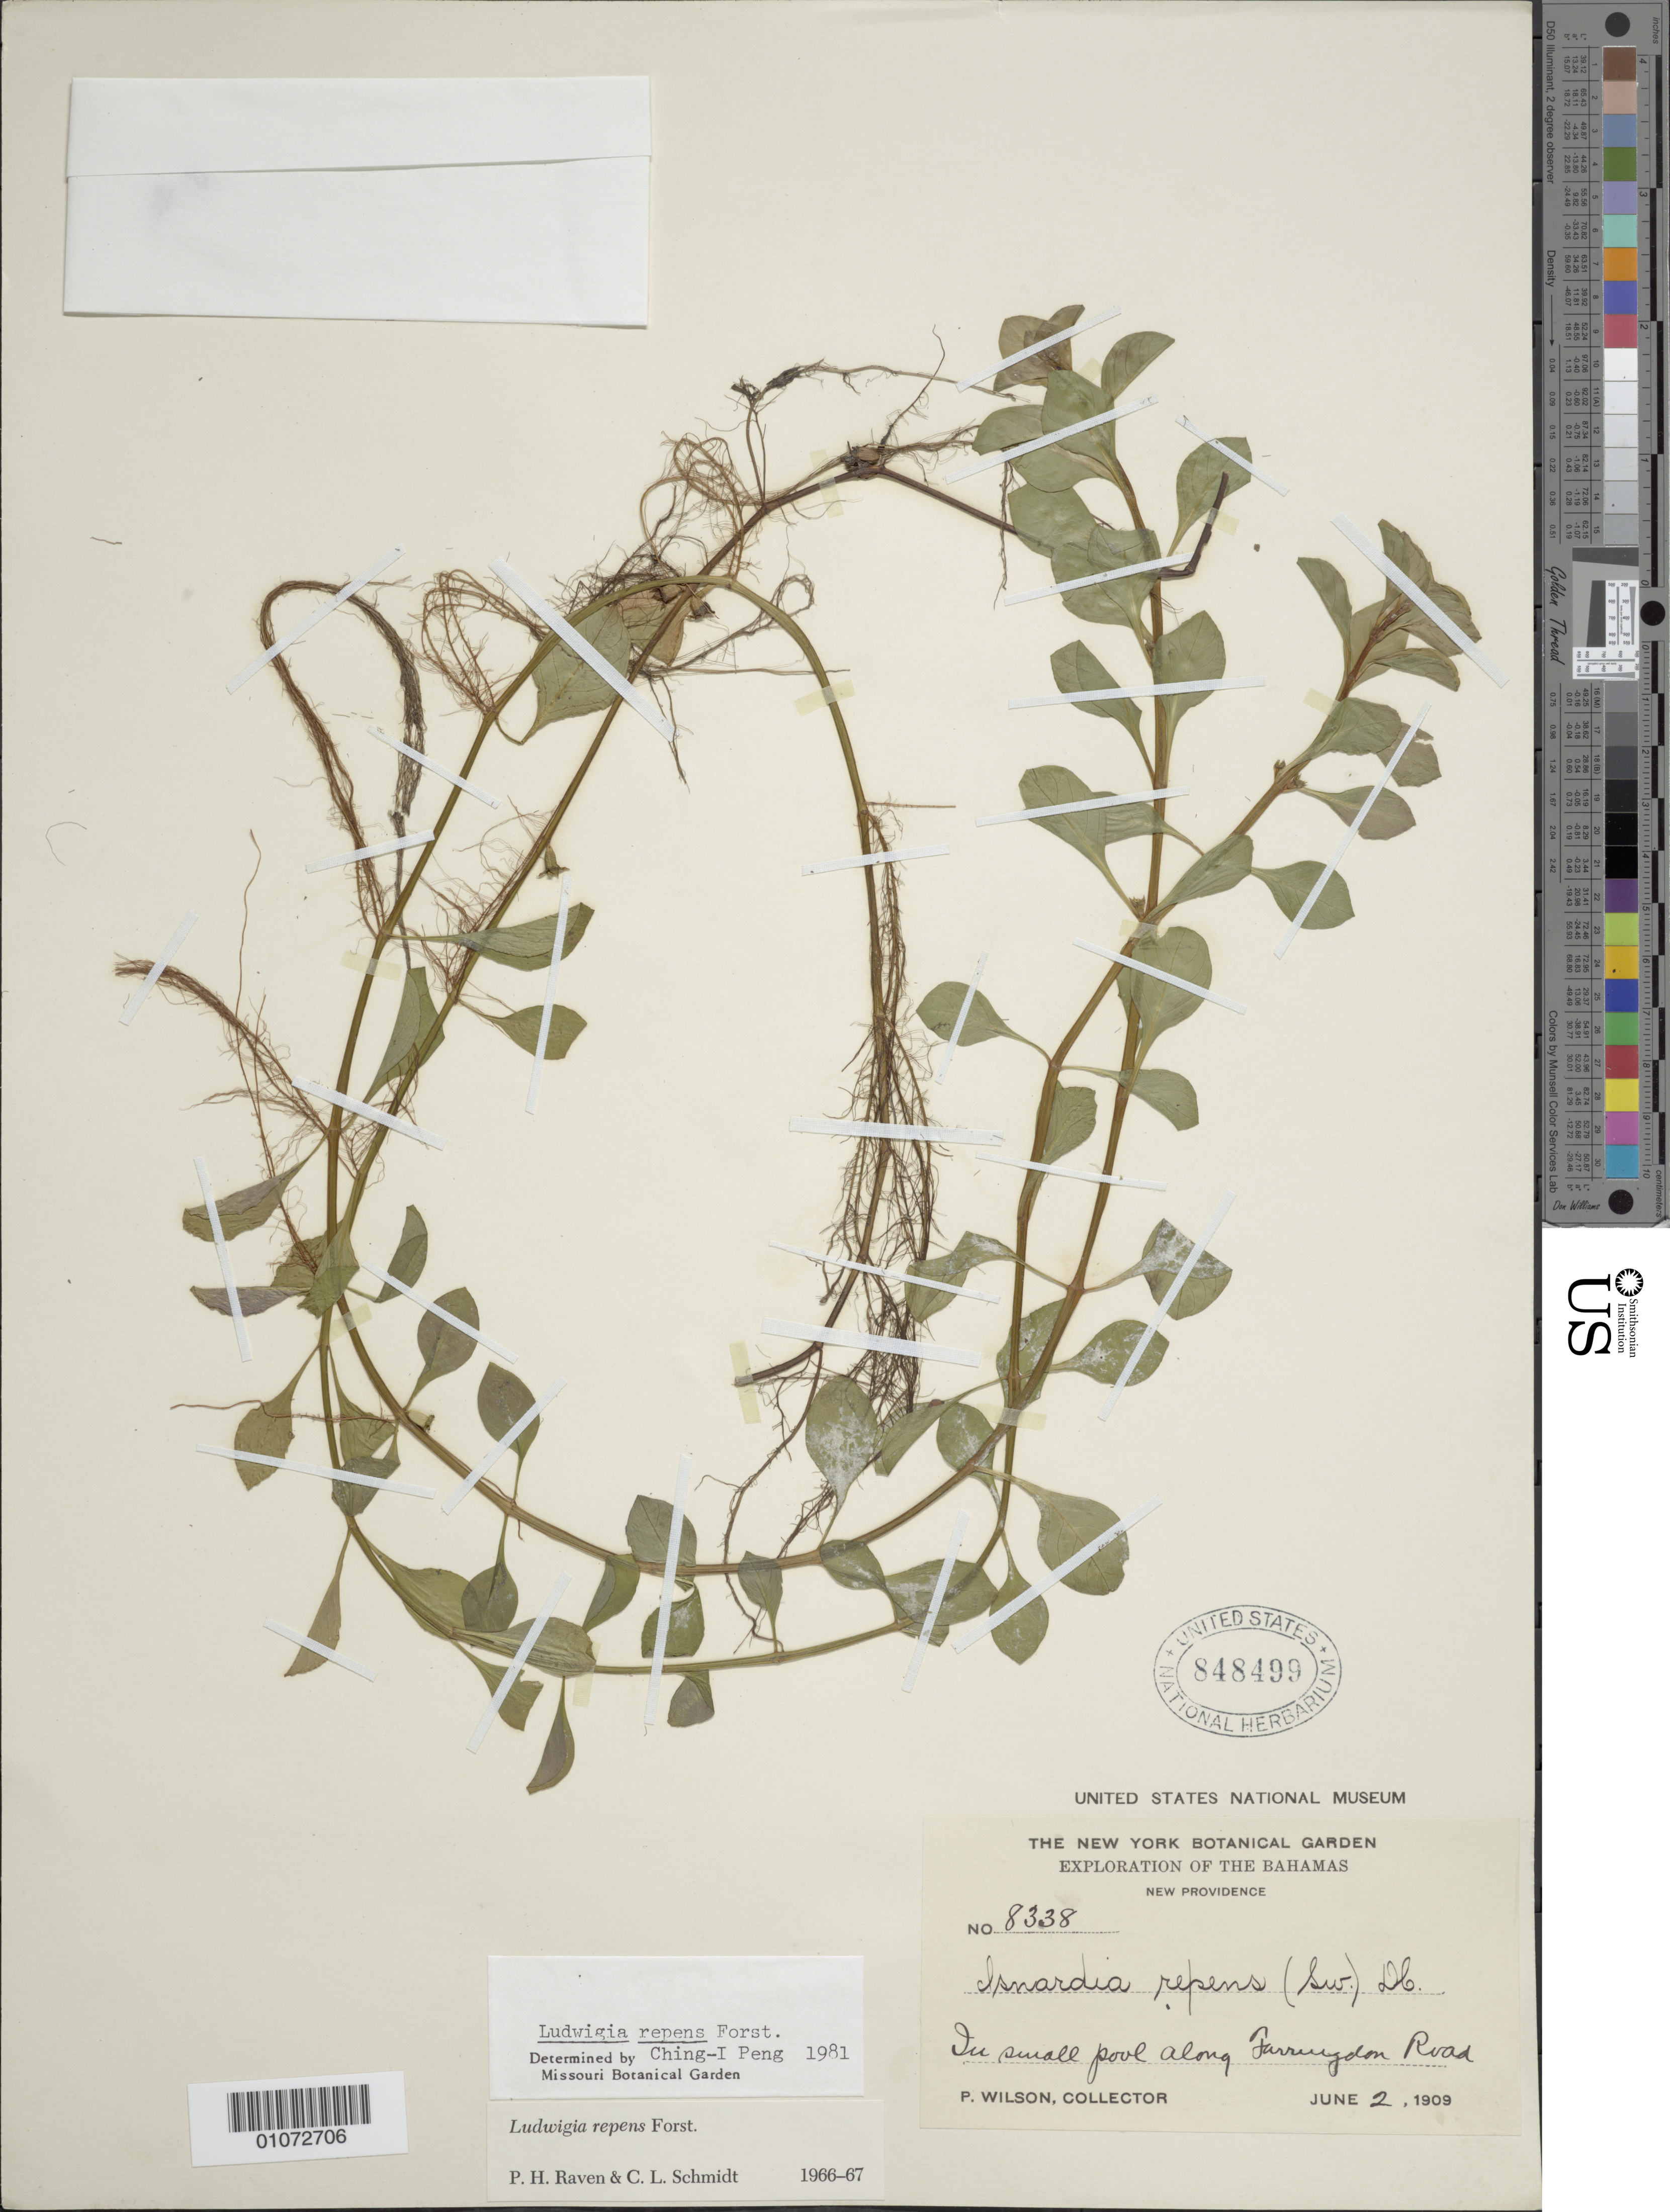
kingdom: Plantae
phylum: Tracheophyta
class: Magnoliopsida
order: Myrtales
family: Onagraceae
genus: Ludwigia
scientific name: Ludwigia repens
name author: J.R. Forst.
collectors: P. Wilson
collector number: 8338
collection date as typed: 02 Jun 1909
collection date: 1909-06-02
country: Bahamas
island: New Providence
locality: In small pool along Farringdon Road.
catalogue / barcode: US 848499